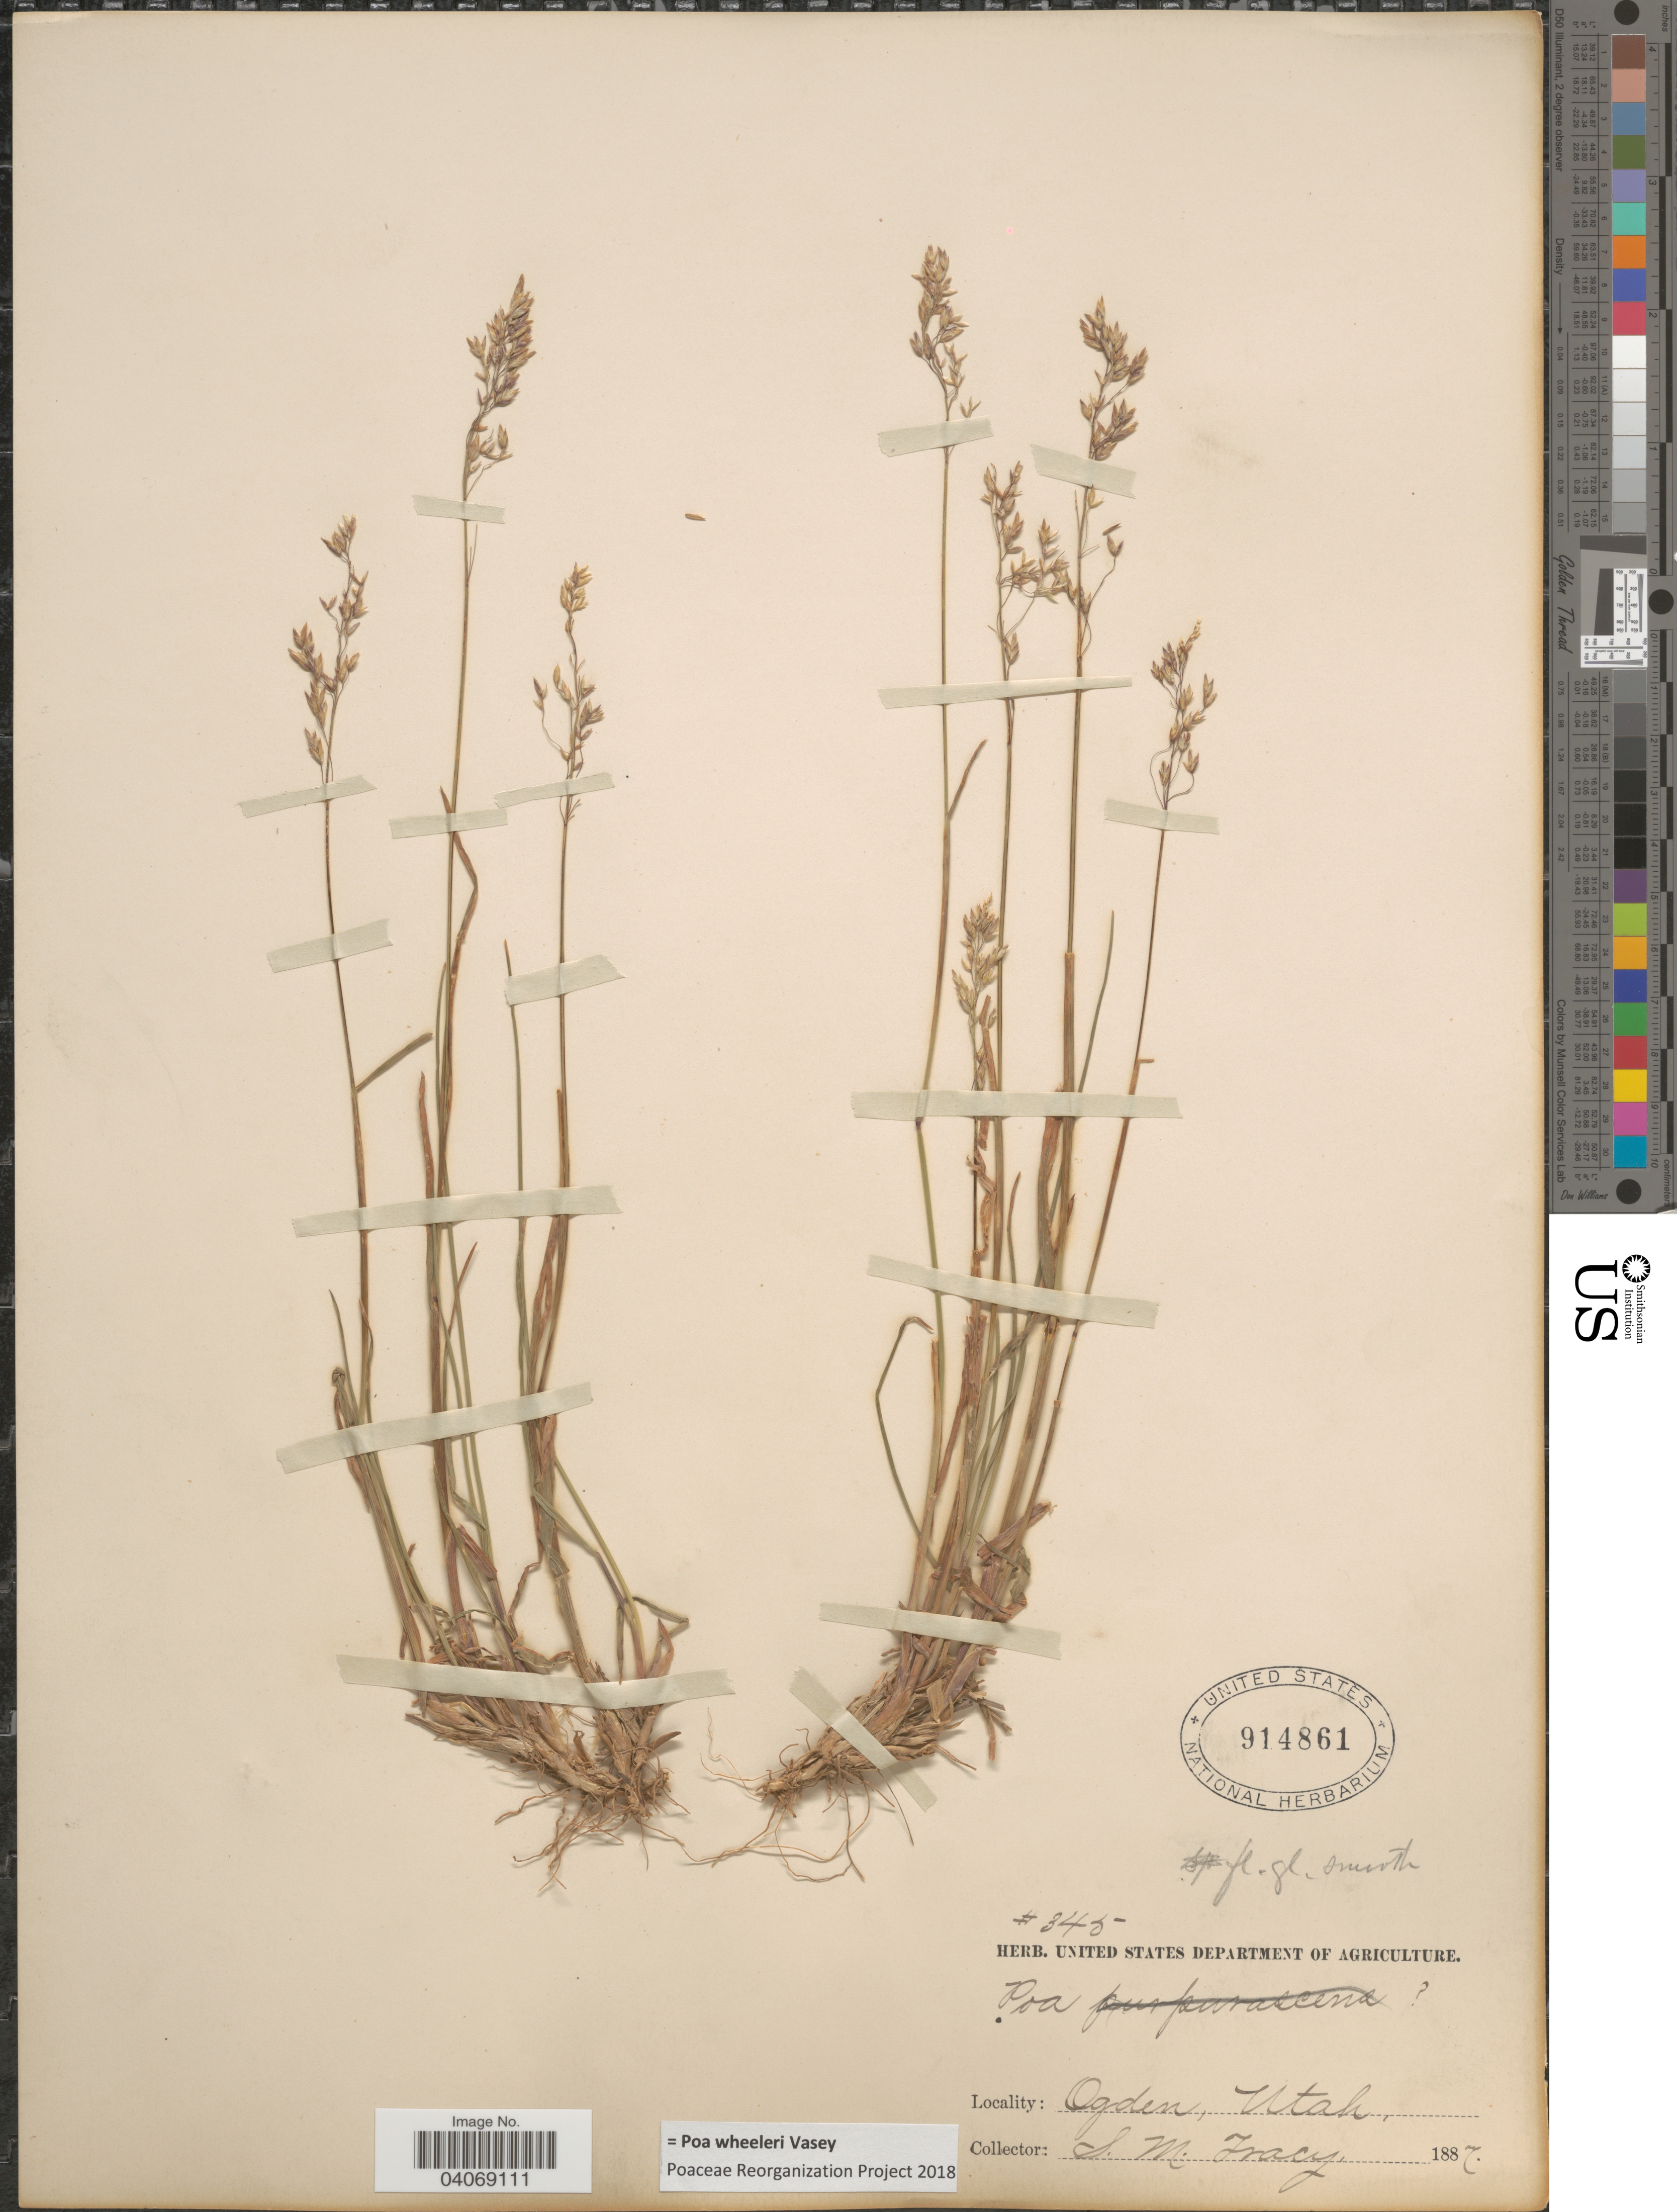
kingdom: Plantae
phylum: Tracheophyta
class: Liliopsida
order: Poales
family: Poaceae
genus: Poa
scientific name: Poa wheeleri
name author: Vasey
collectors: S. M. Tracy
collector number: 345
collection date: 1887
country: United States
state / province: Utah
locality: Ogden.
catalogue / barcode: US 914861